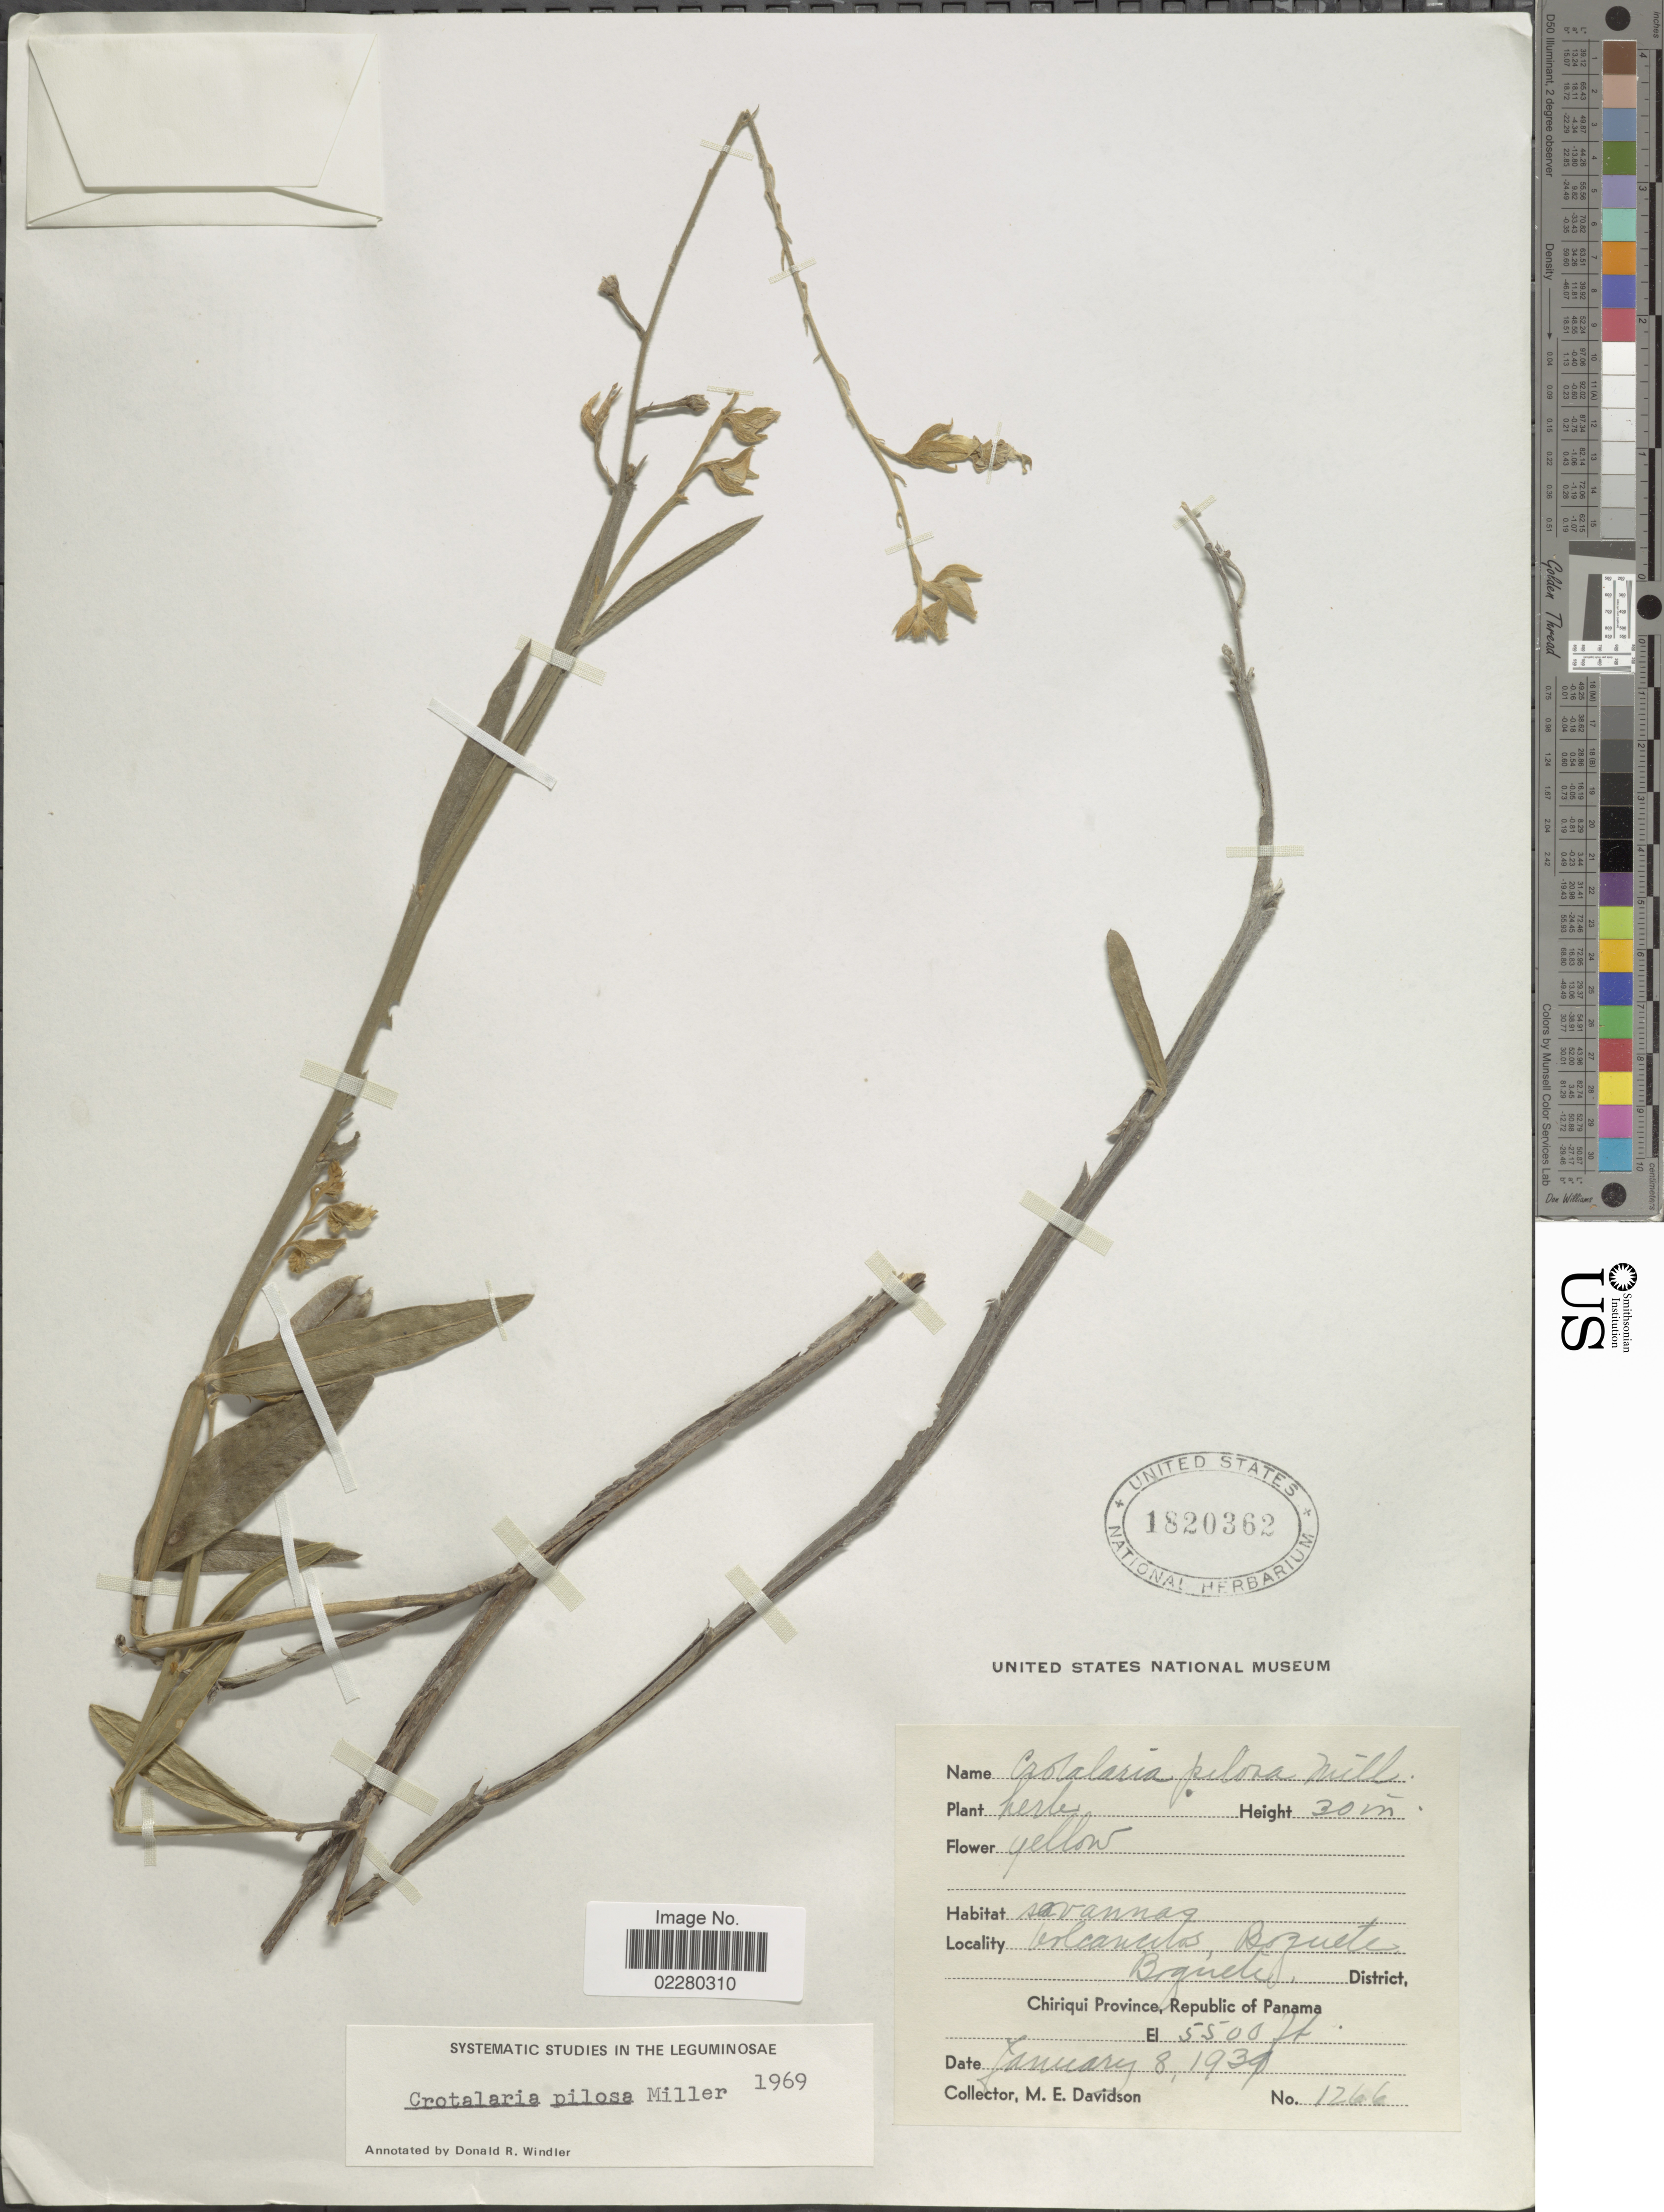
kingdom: Plantae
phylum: Tracheophyta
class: Magnoliopsida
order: Fabales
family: Fabaceae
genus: Crotalaria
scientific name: Crotalaria pilosa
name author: Mill.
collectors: M. E. Davidson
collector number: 1266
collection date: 1939-01-08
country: Panama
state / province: Chiriqui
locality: Volcanulos, Boquete. Boquete District, Chiriqui Province, Republic of Panama.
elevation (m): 1676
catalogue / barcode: US 1820362